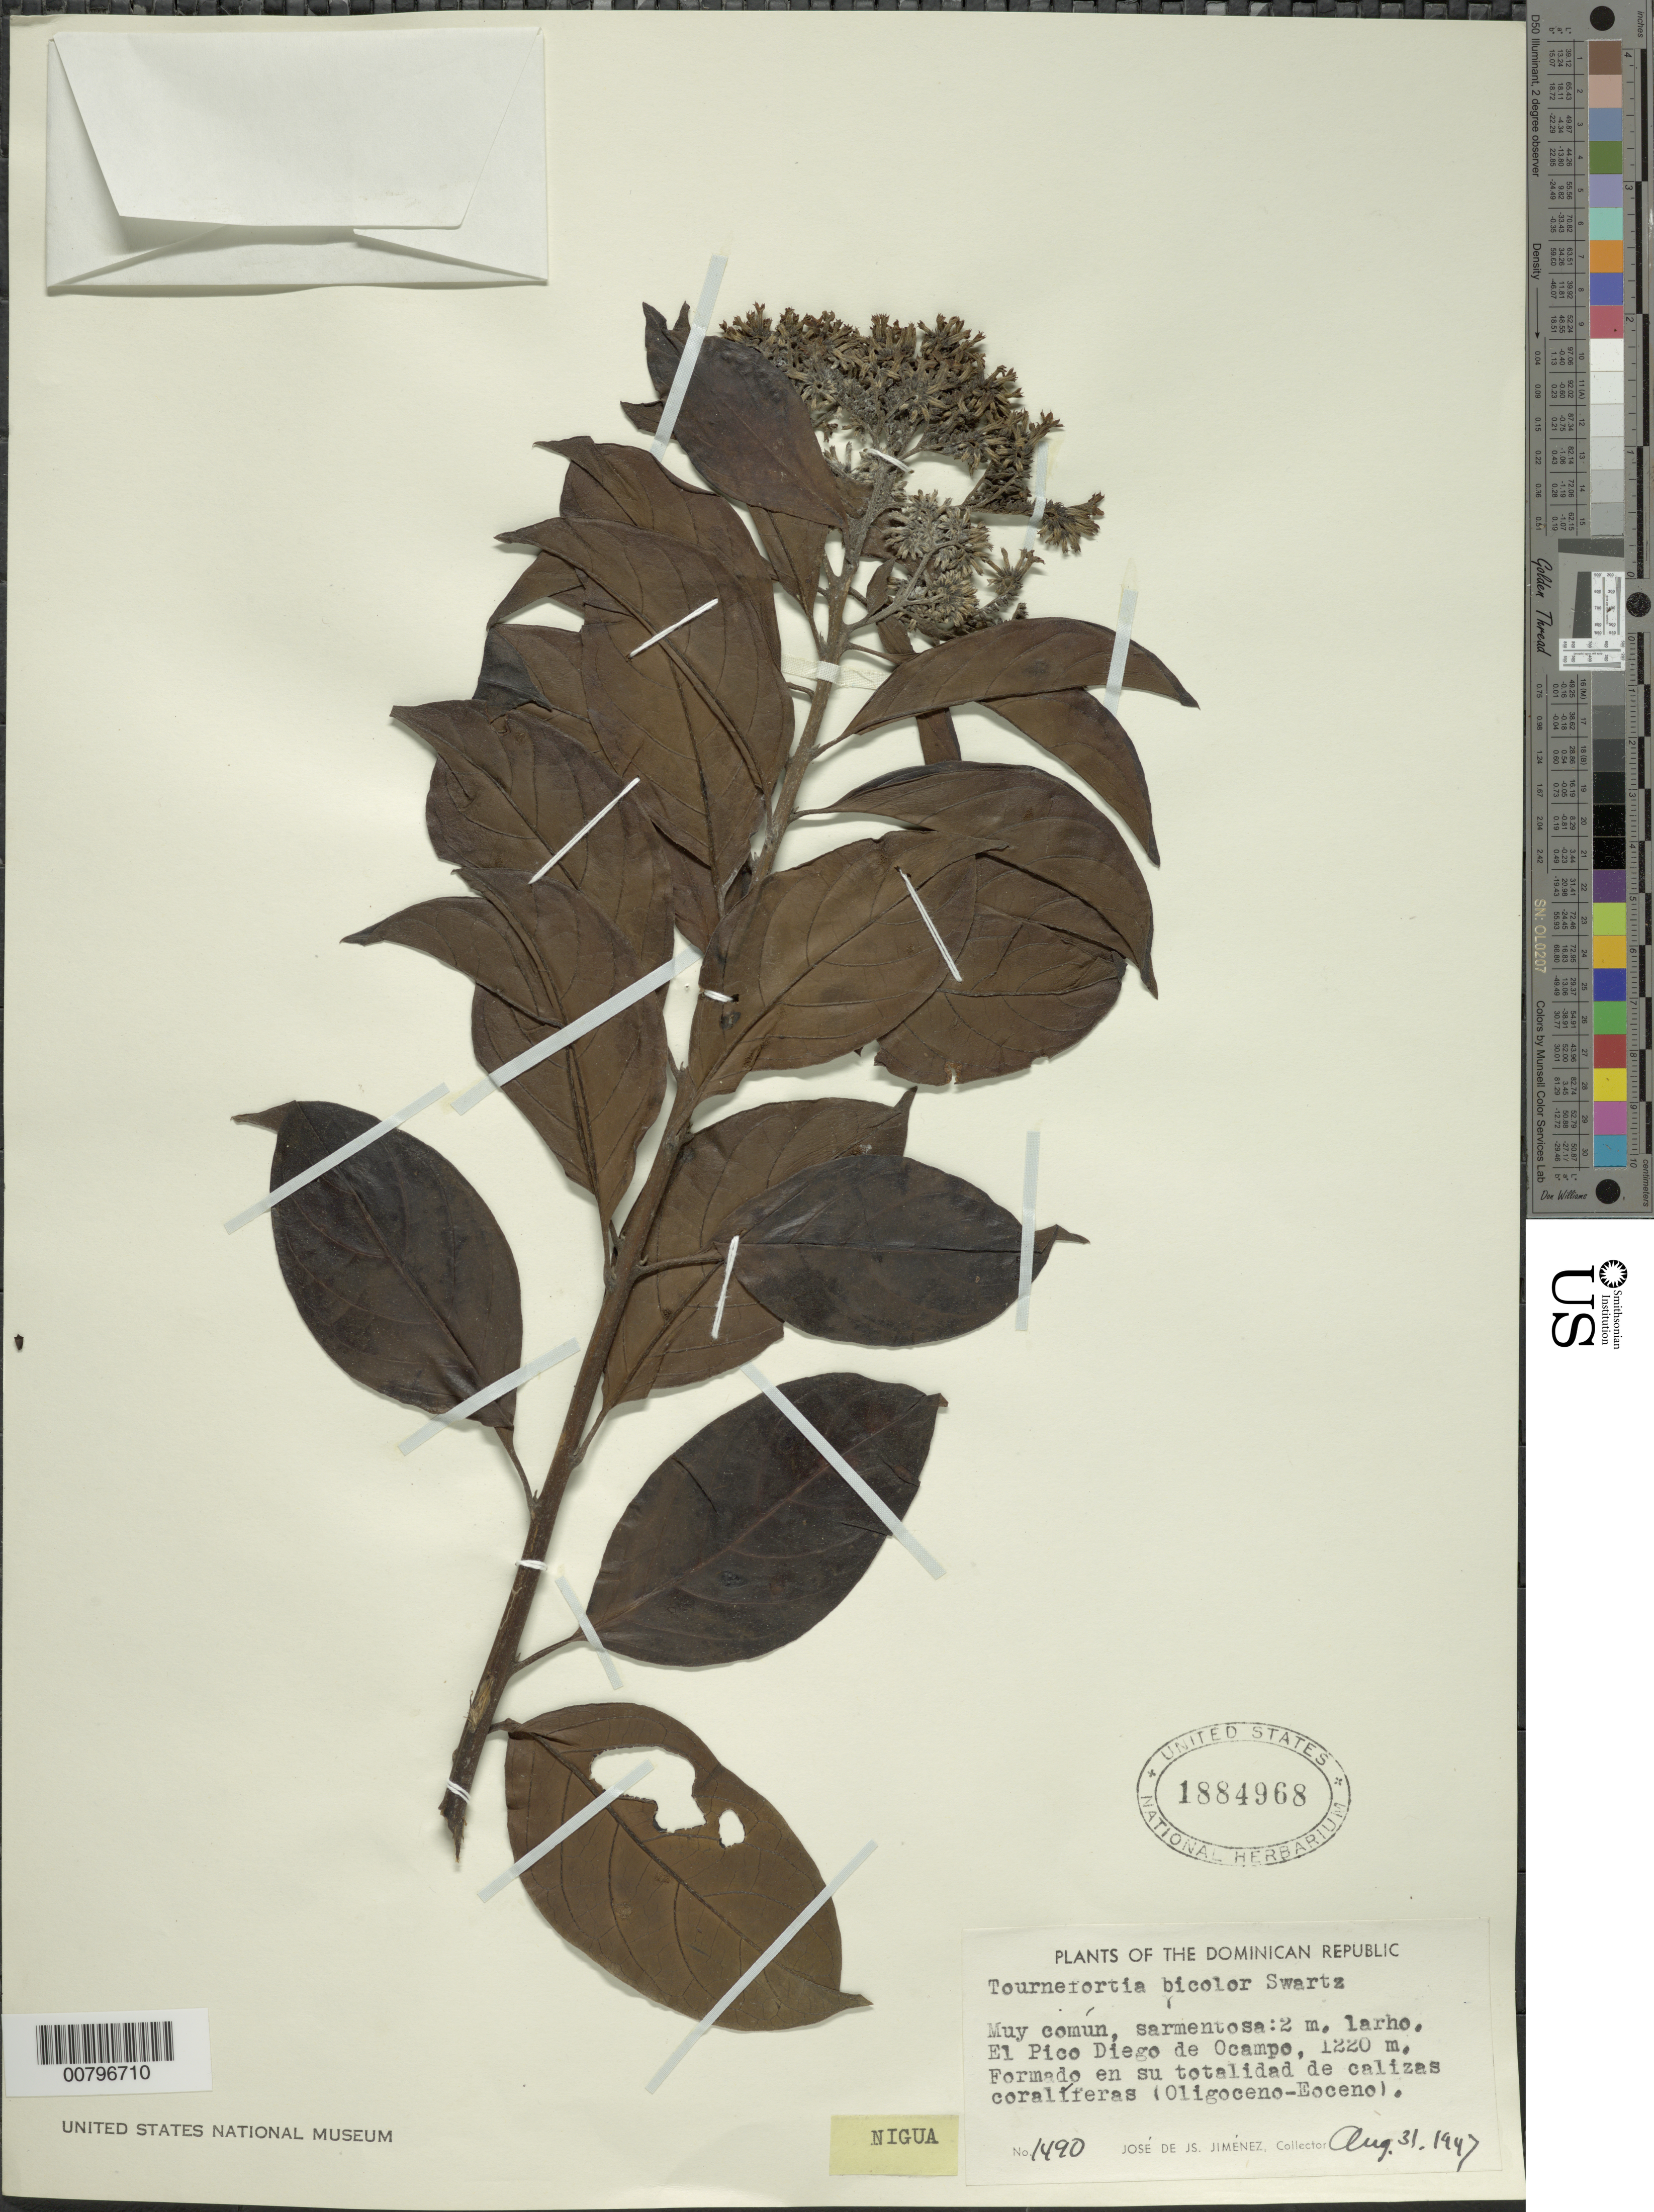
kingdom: Plantae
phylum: Tracheophyta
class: Magnoliopsida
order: Boraginales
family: Heliotropiaceae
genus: Tournefortia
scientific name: Tournefortia bycolor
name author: Sw.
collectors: J. J. Jiménez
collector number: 1490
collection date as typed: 31 Aug 1947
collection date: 1947-08-31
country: Dominican Republic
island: Hispaniola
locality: El Pico Diego de Ocampo.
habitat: Forming, in total, colariferous rocks (olgocene-eocene).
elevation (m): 1220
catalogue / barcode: US 1884968